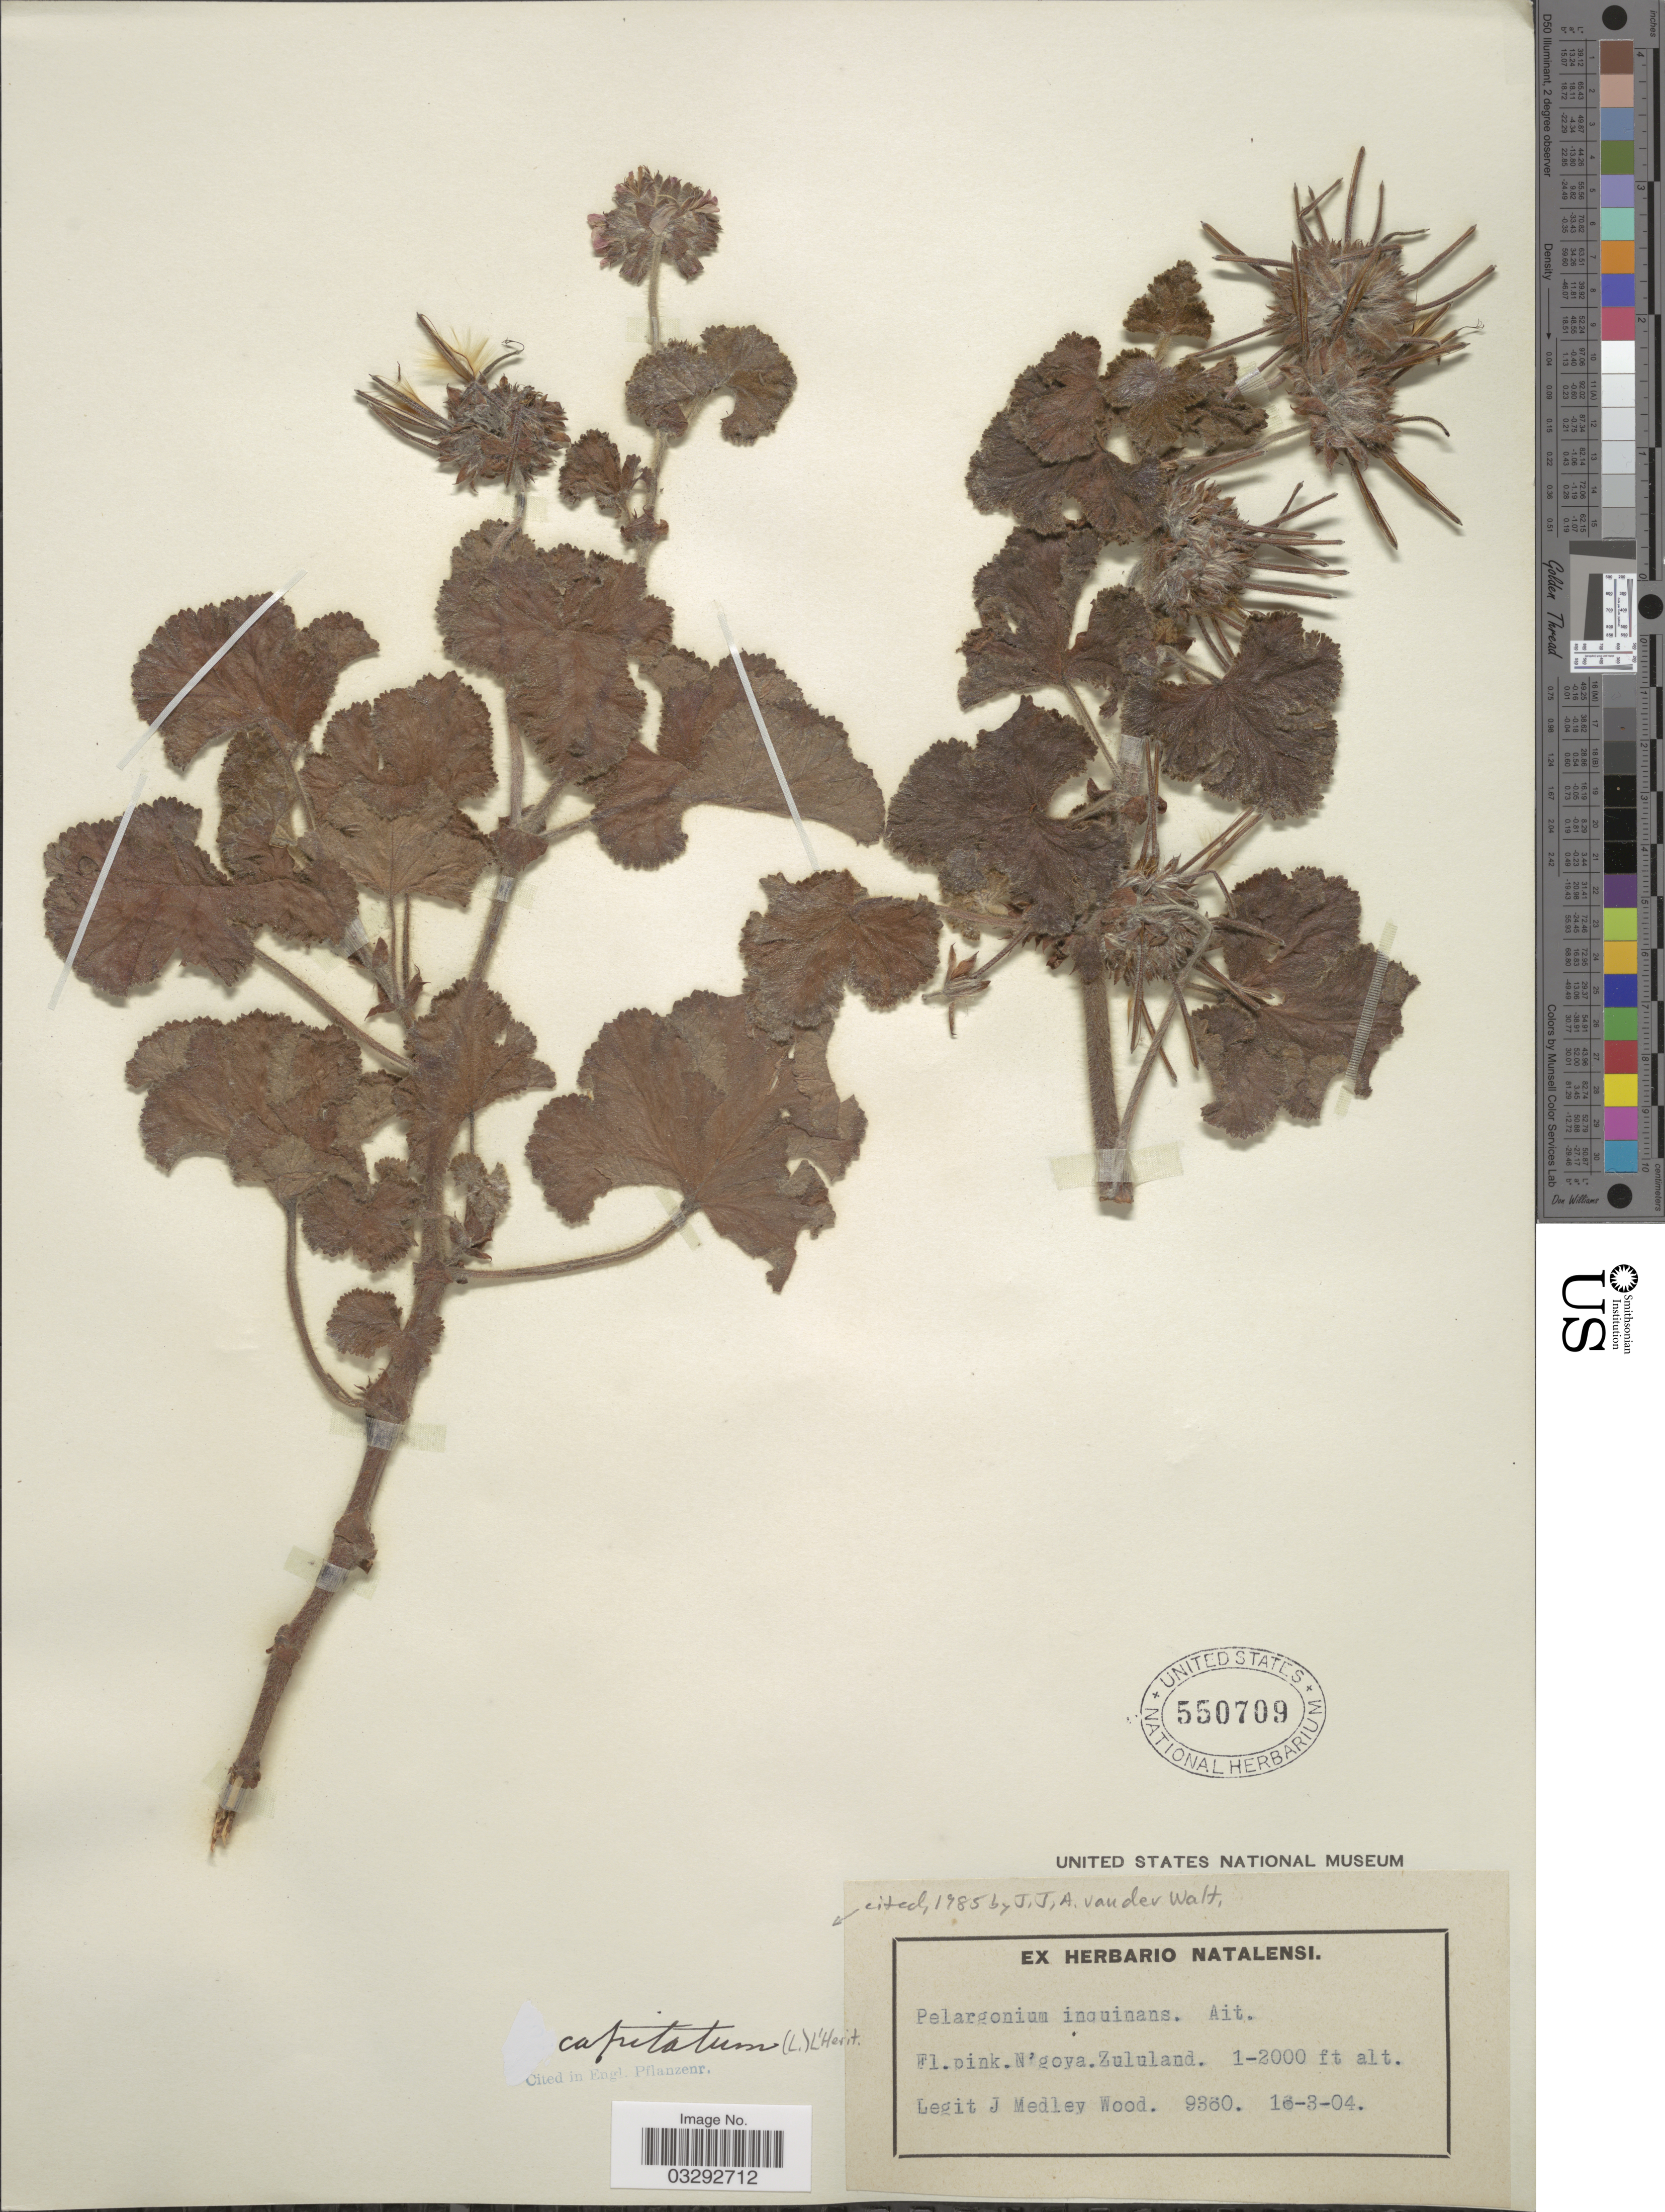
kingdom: Plantae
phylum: Tracheophyta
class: Magnoliopsida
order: Geraniales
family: Geraniaceae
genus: Pelargonium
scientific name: Pelargonium capitatum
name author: (L.) L'Hér.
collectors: J. Medley Wood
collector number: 9360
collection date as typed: Transcribed d/m/y: 16/3/4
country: South Africa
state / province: KwaZulu-Natal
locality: N'goya. Zululand.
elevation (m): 305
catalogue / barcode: US 550709